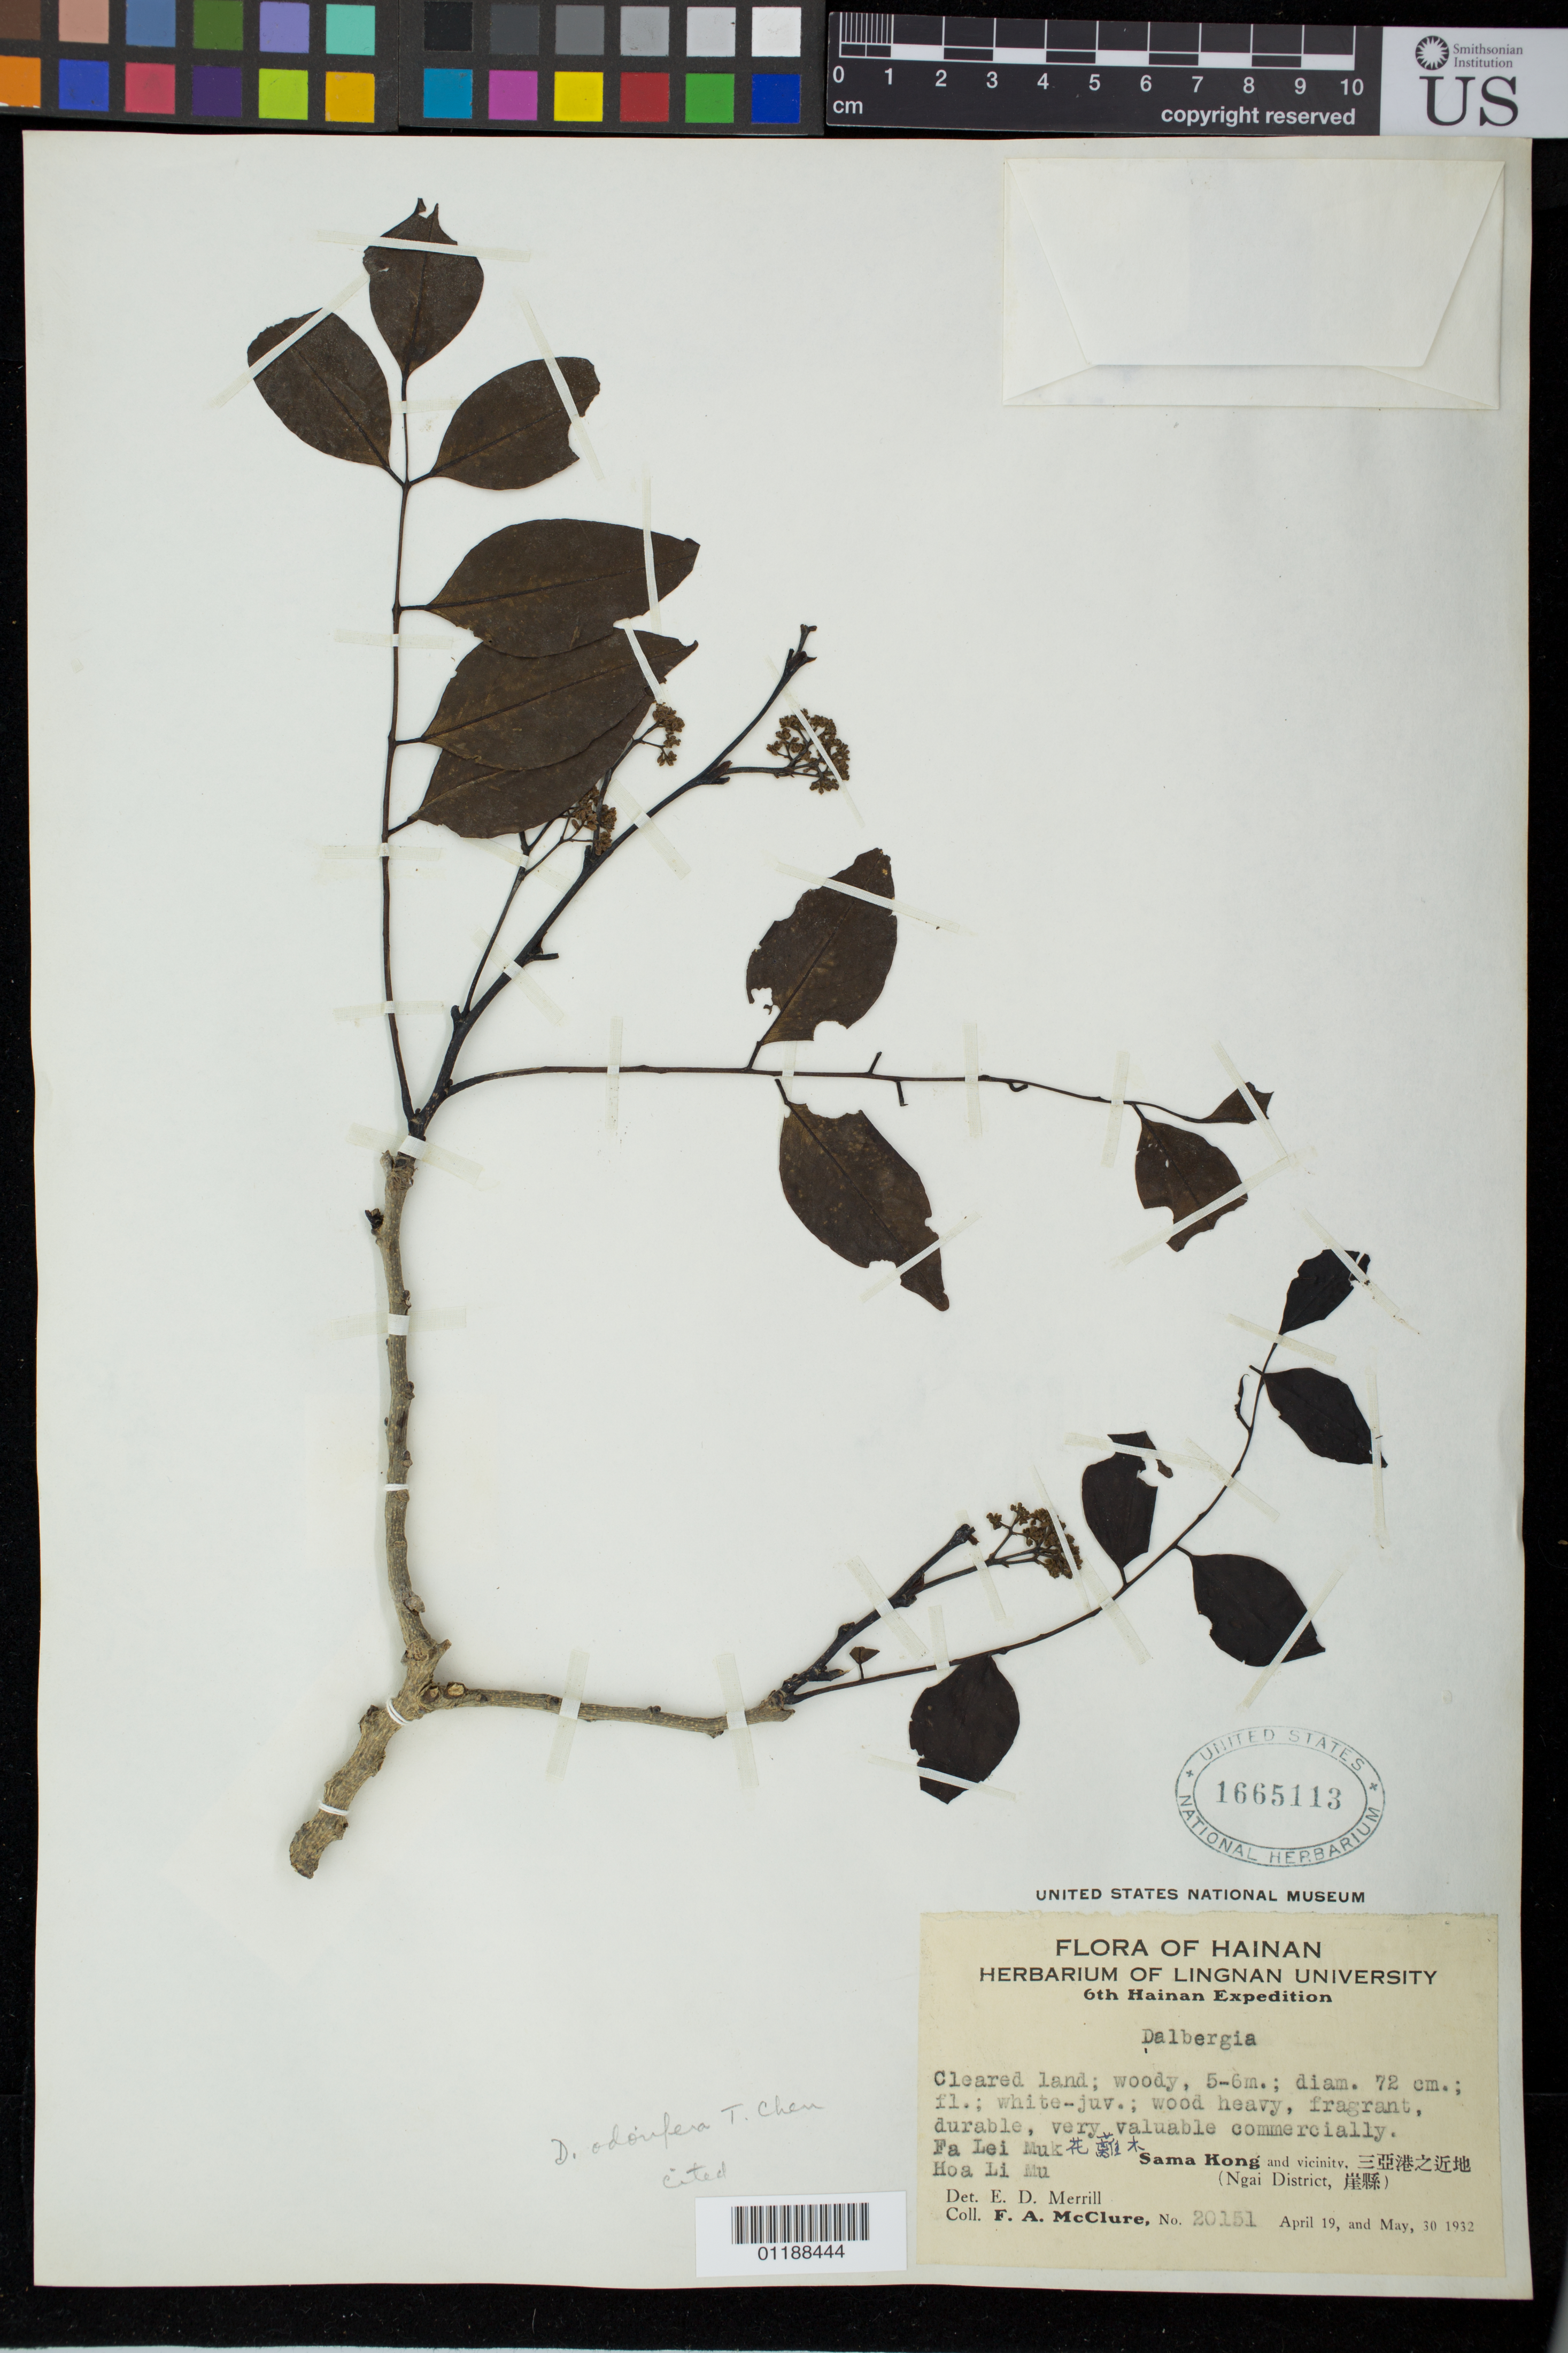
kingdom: Plantae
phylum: Tracheophyta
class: Magnoliopsida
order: Fabales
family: Fabaceae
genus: Dalbergia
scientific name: Dalbergia odorifera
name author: Chen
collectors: F. A. McClure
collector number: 20151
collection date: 1932-04-19/1932-05-30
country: China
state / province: Hainan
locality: Cleared land; Sama Kong and vicinity Ngai District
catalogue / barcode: US 1665113